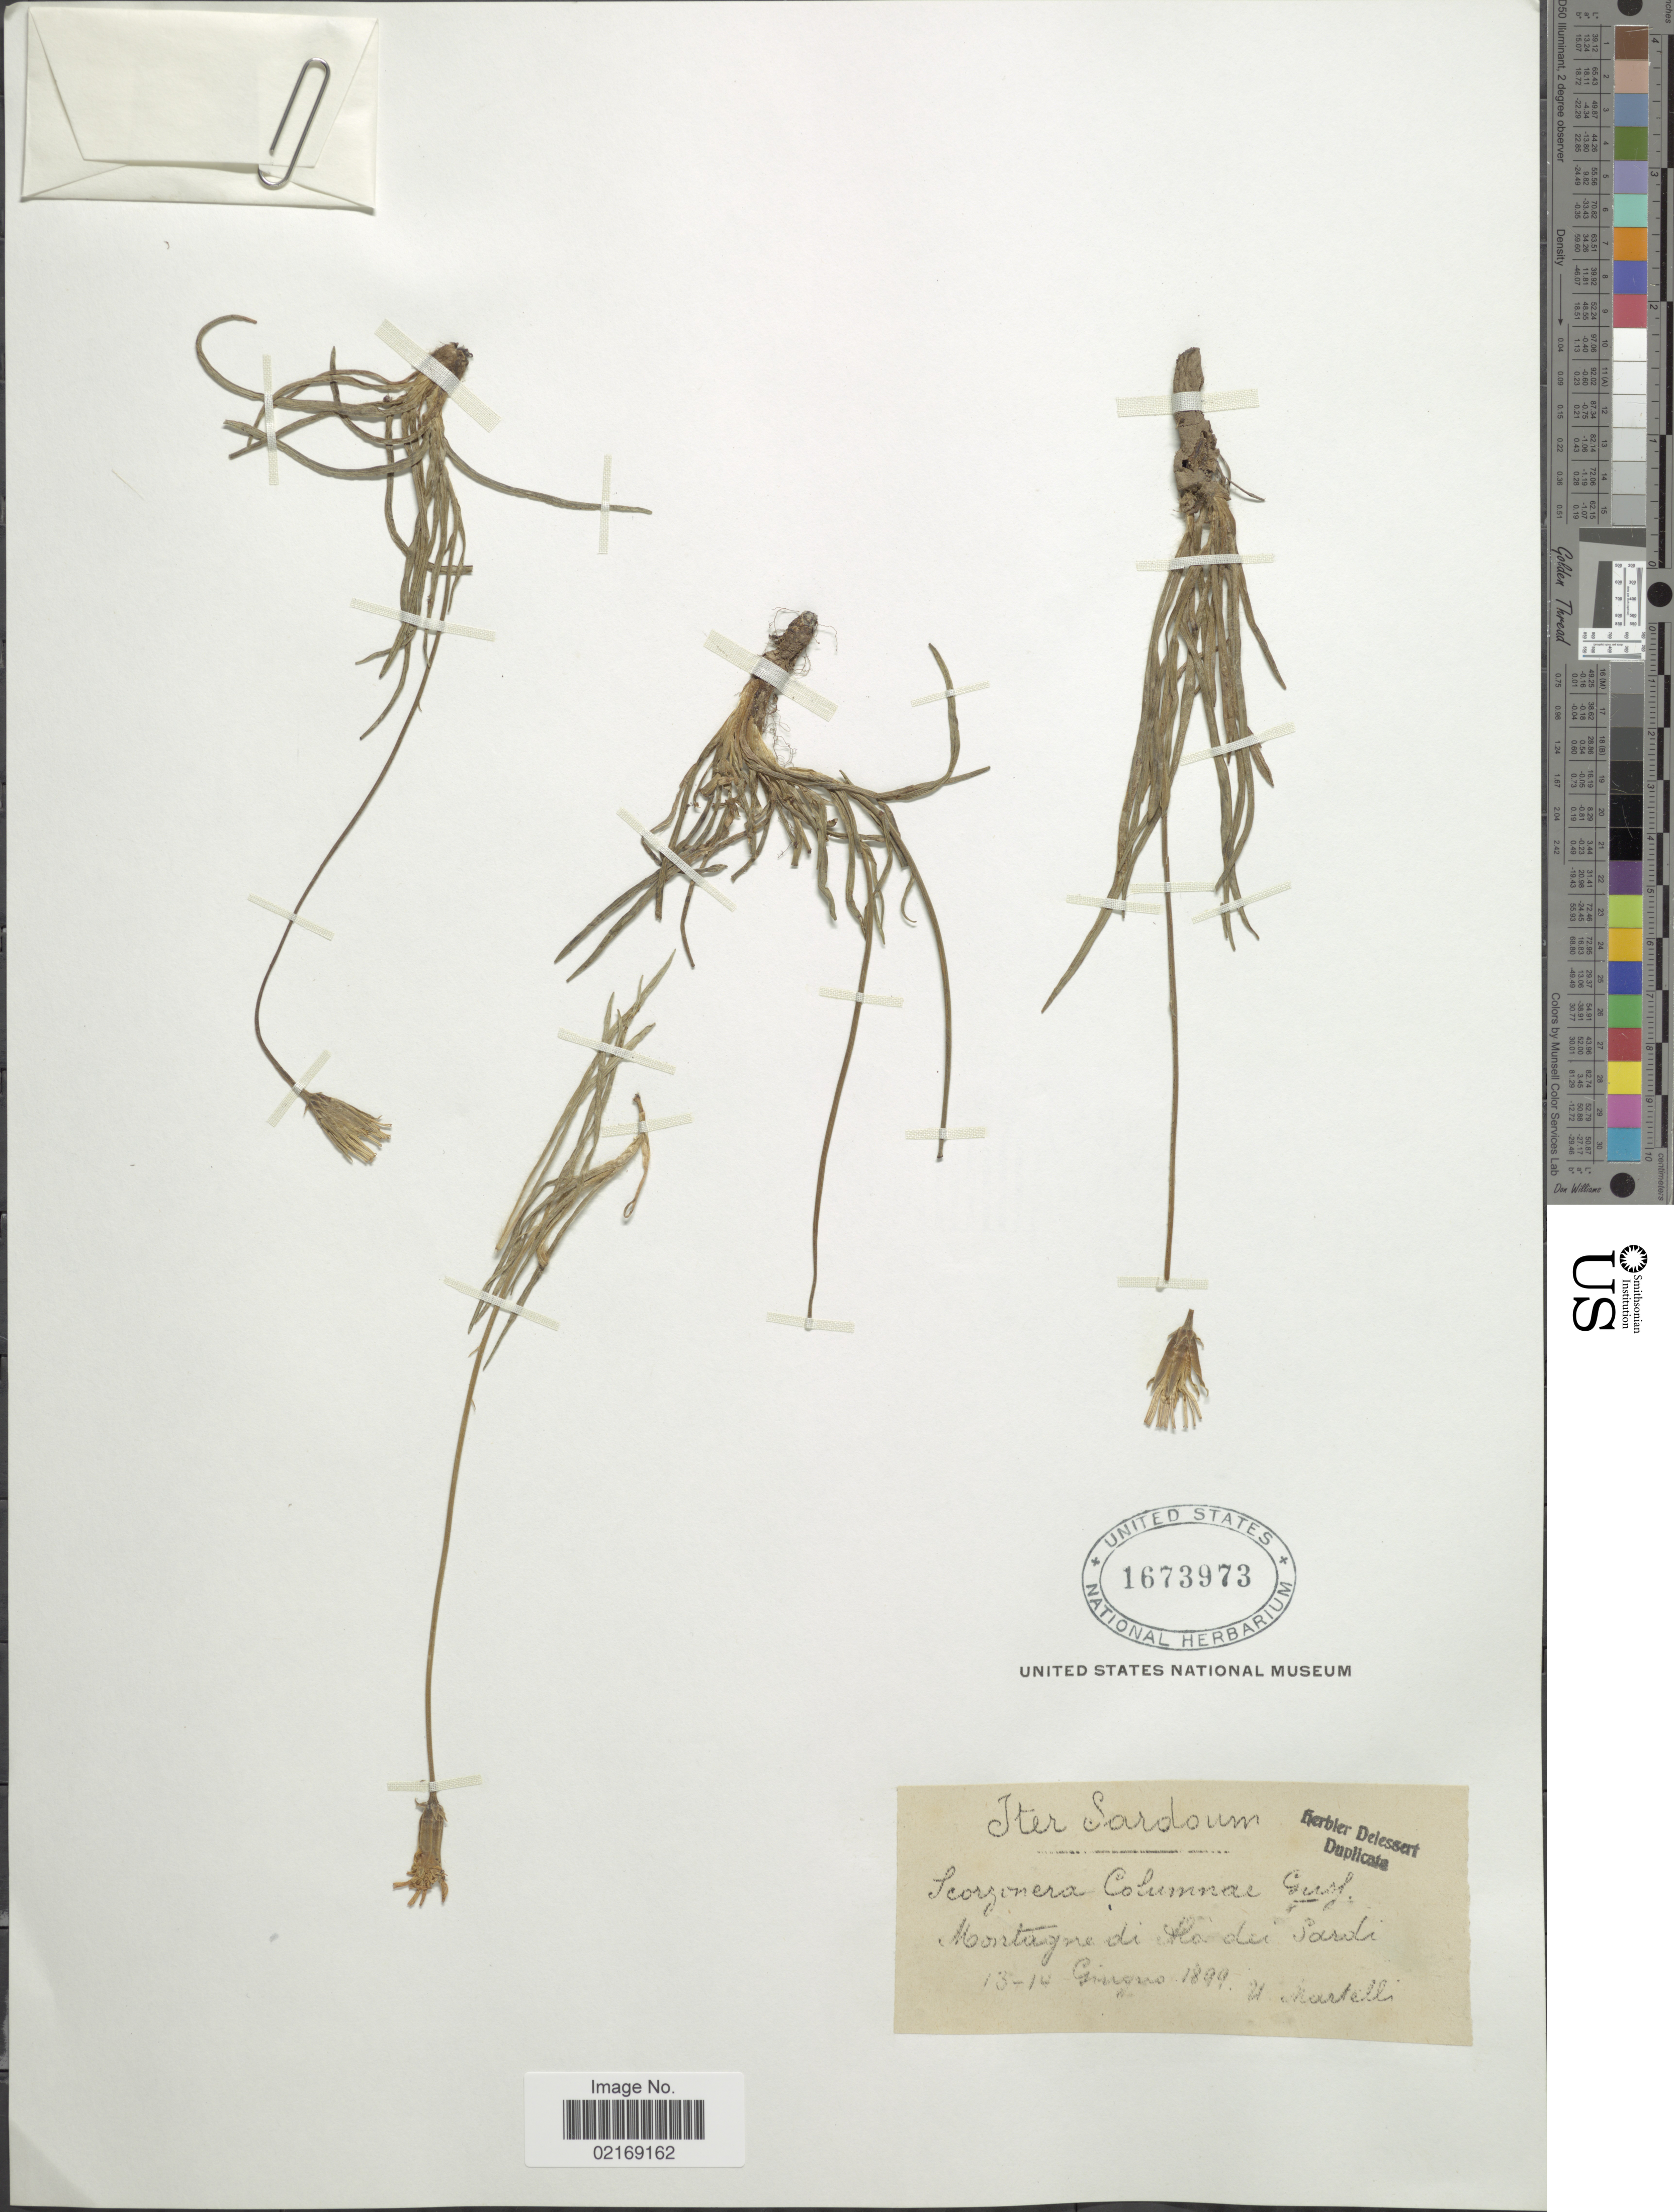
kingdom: Plantae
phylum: Tracheophyta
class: Magnoliopsida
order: Asterales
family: Asteraceae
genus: Scorzonera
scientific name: Scorzonera villosa subsp. columnae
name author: (Guss.) Nyman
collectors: U. Martelli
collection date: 1899-06-13/1899-06-14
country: Italy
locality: Sardoum. Montagne di Ha dei Sardi [interpreted]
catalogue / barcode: US 1673973